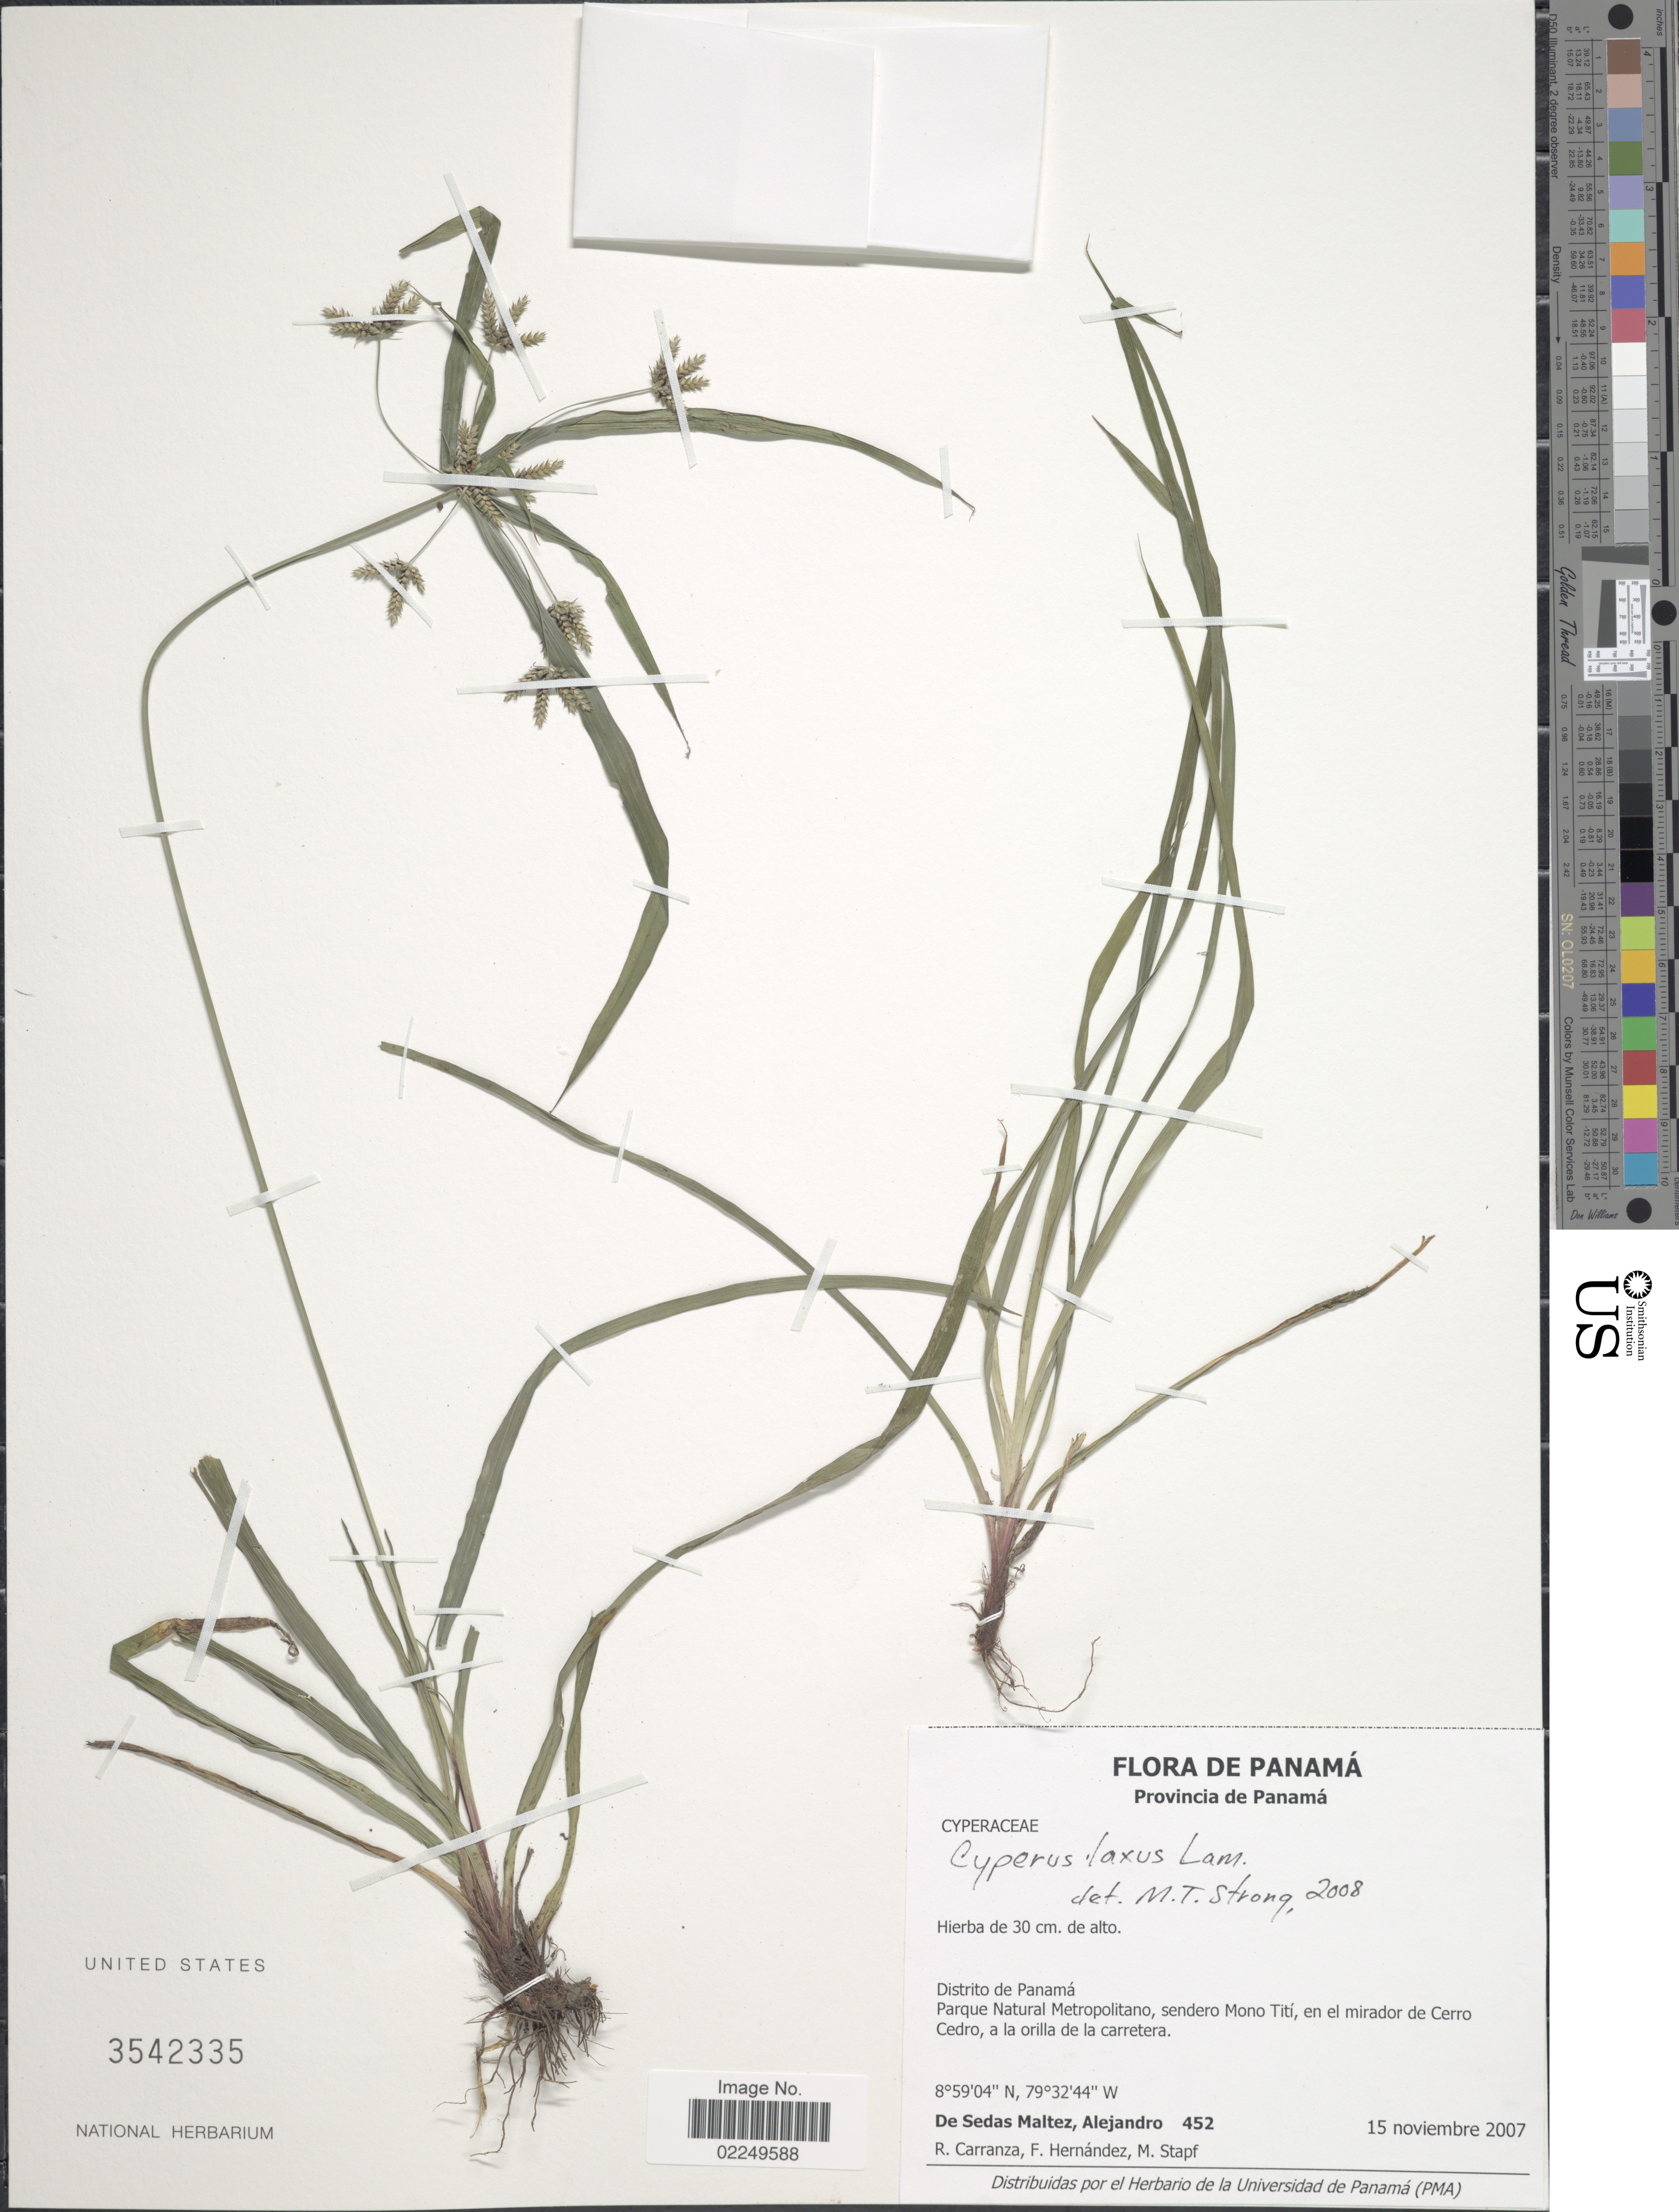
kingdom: Plantae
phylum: Tracheophyta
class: Liliopsida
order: Poales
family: Cyperaceae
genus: Cyperus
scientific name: Cyperus laxus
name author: Lam.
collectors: A. De Sedas Maltez, R. Carranza, F. Hernandez & M. Stapf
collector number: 452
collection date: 2007-11-15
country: Panama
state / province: Panamá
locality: Provincia de Panama, Distrito de Panama, Parque Natural Metropolitano, sendero Mono Titi, en el mirador de Cerro Cedro, a la orilla de la carretera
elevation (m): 30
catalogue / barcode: US 3542335